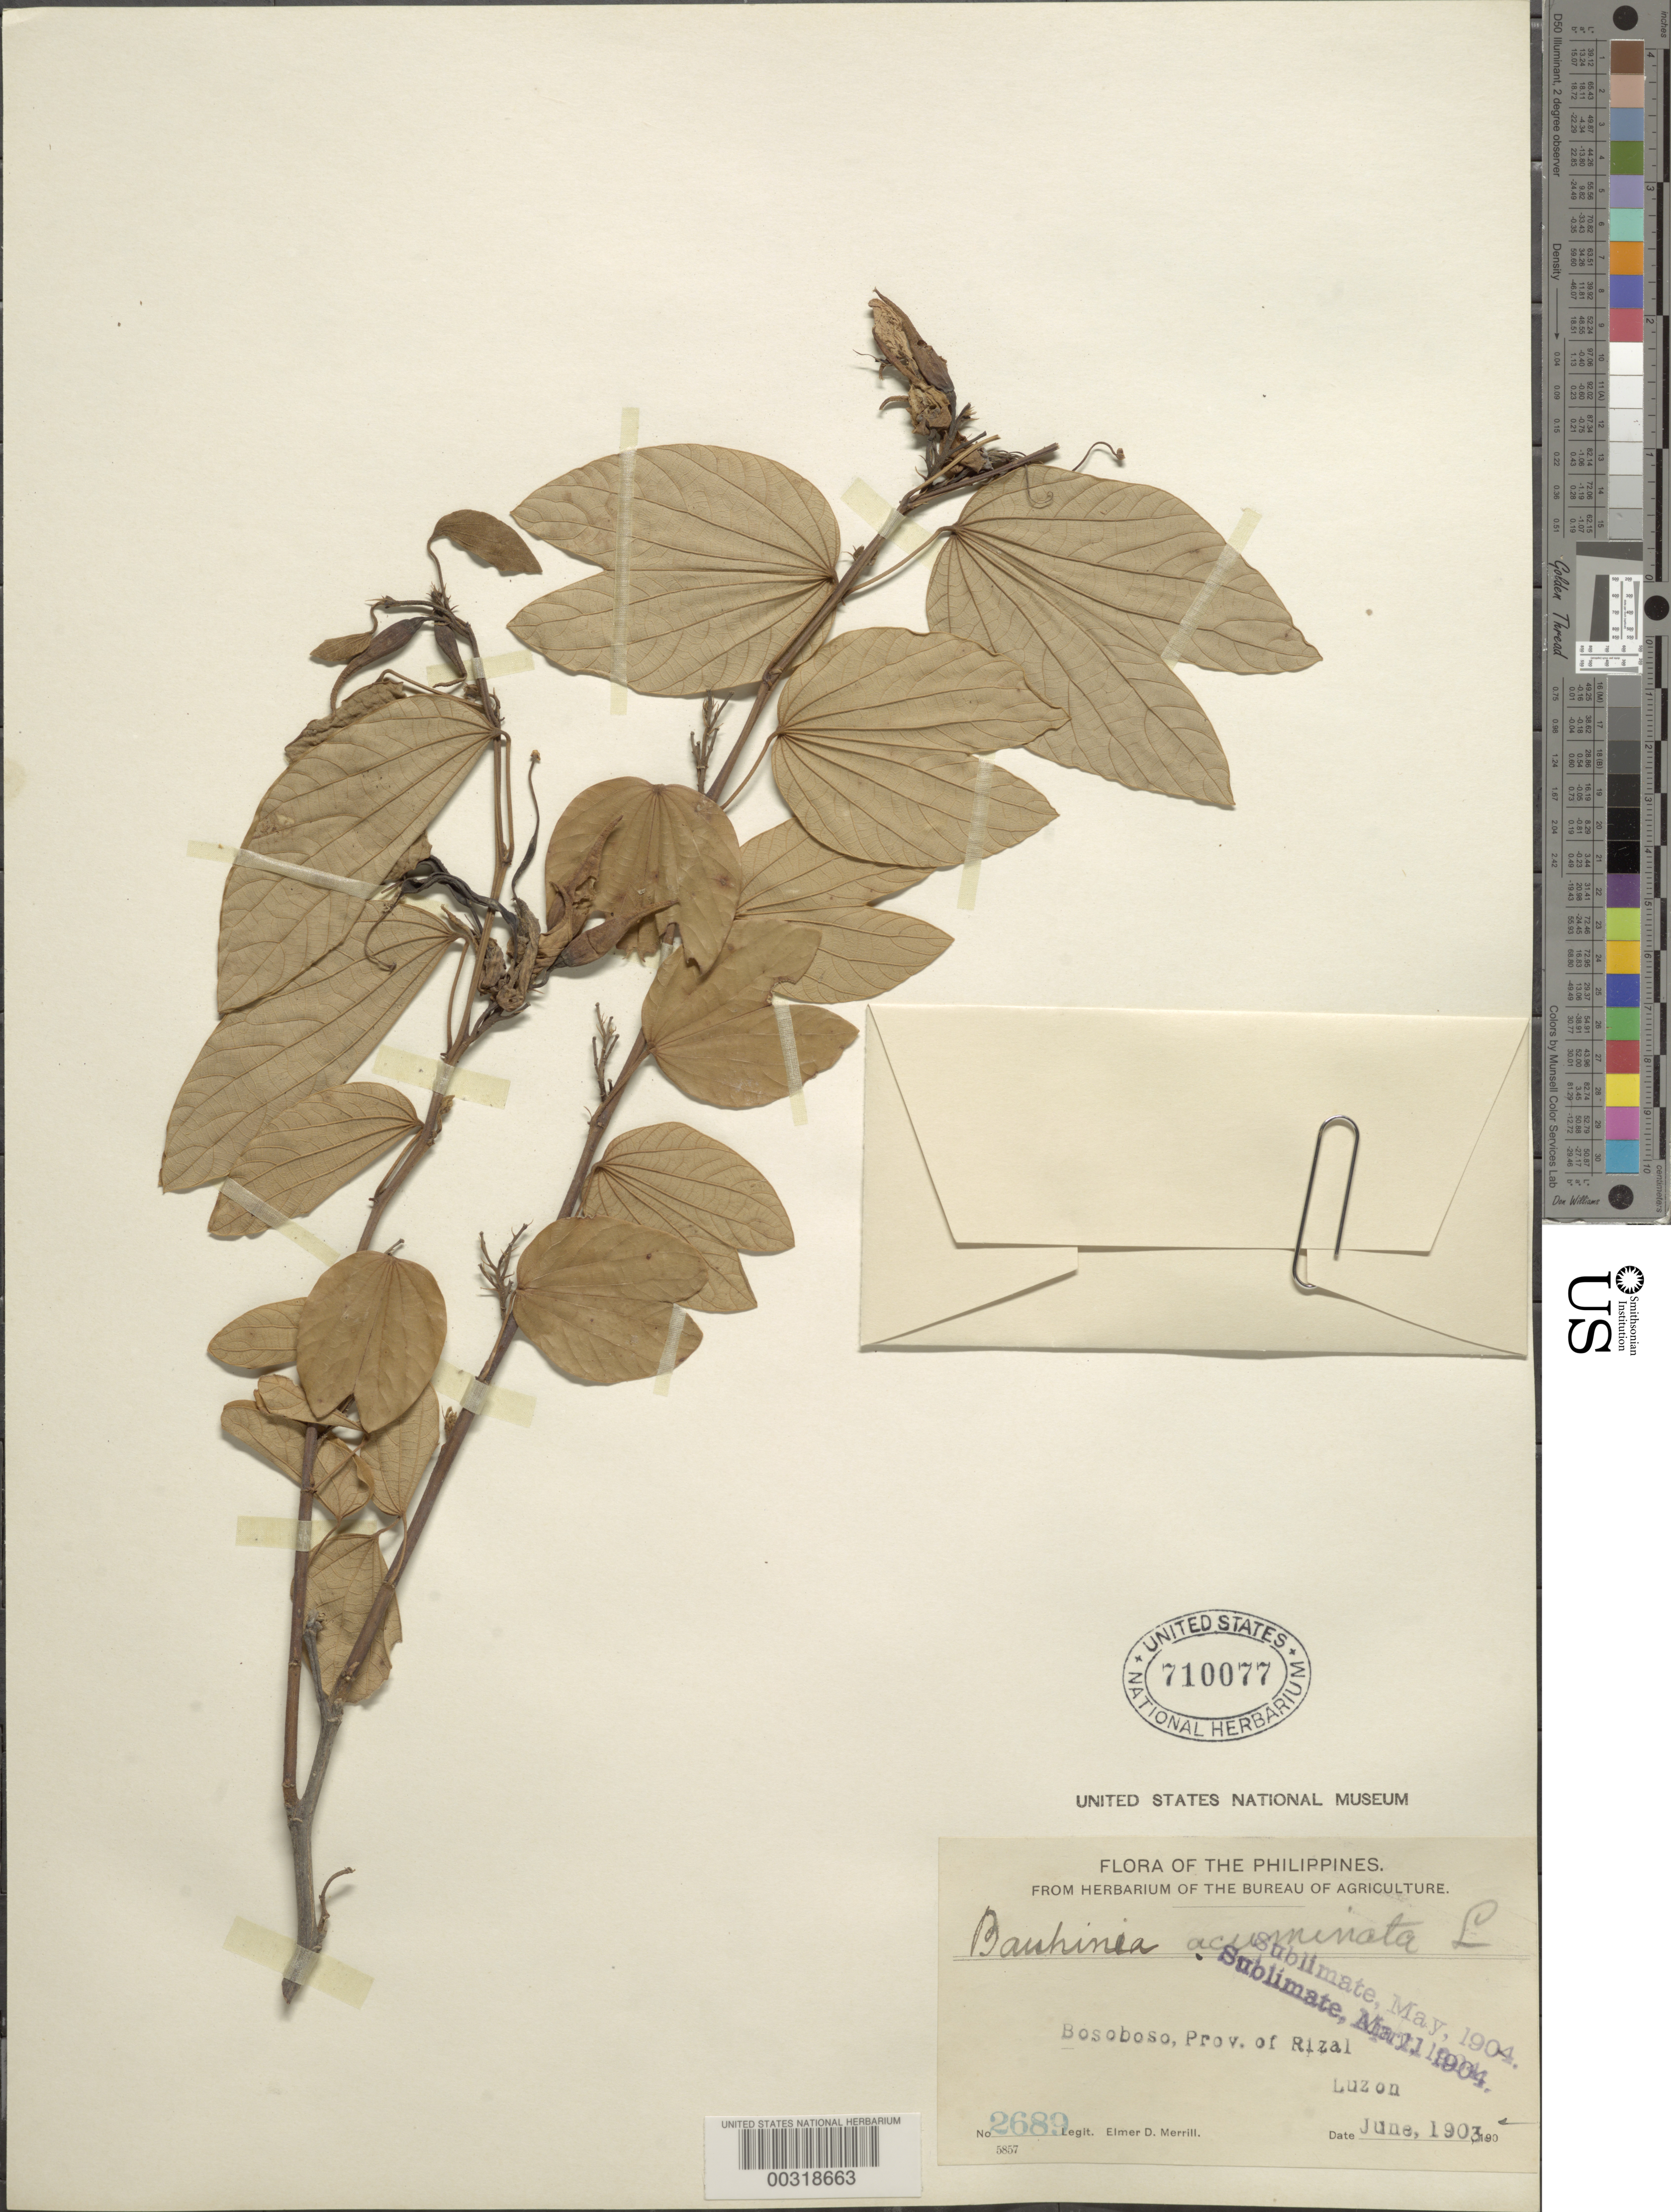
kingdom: Plantae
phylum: Tracheophyta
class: Magnoliopsida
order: Fabales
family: Fabaceae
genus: Bauhinia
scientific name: Bauhinia acuminata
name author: L.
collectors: E. D. Merrill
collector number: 2689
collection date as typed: Jun 1903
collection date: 1903-06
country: Philippines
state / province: Calabarzon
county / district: Rizal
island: Luzon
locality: Bosoboso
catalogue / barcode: US 710077